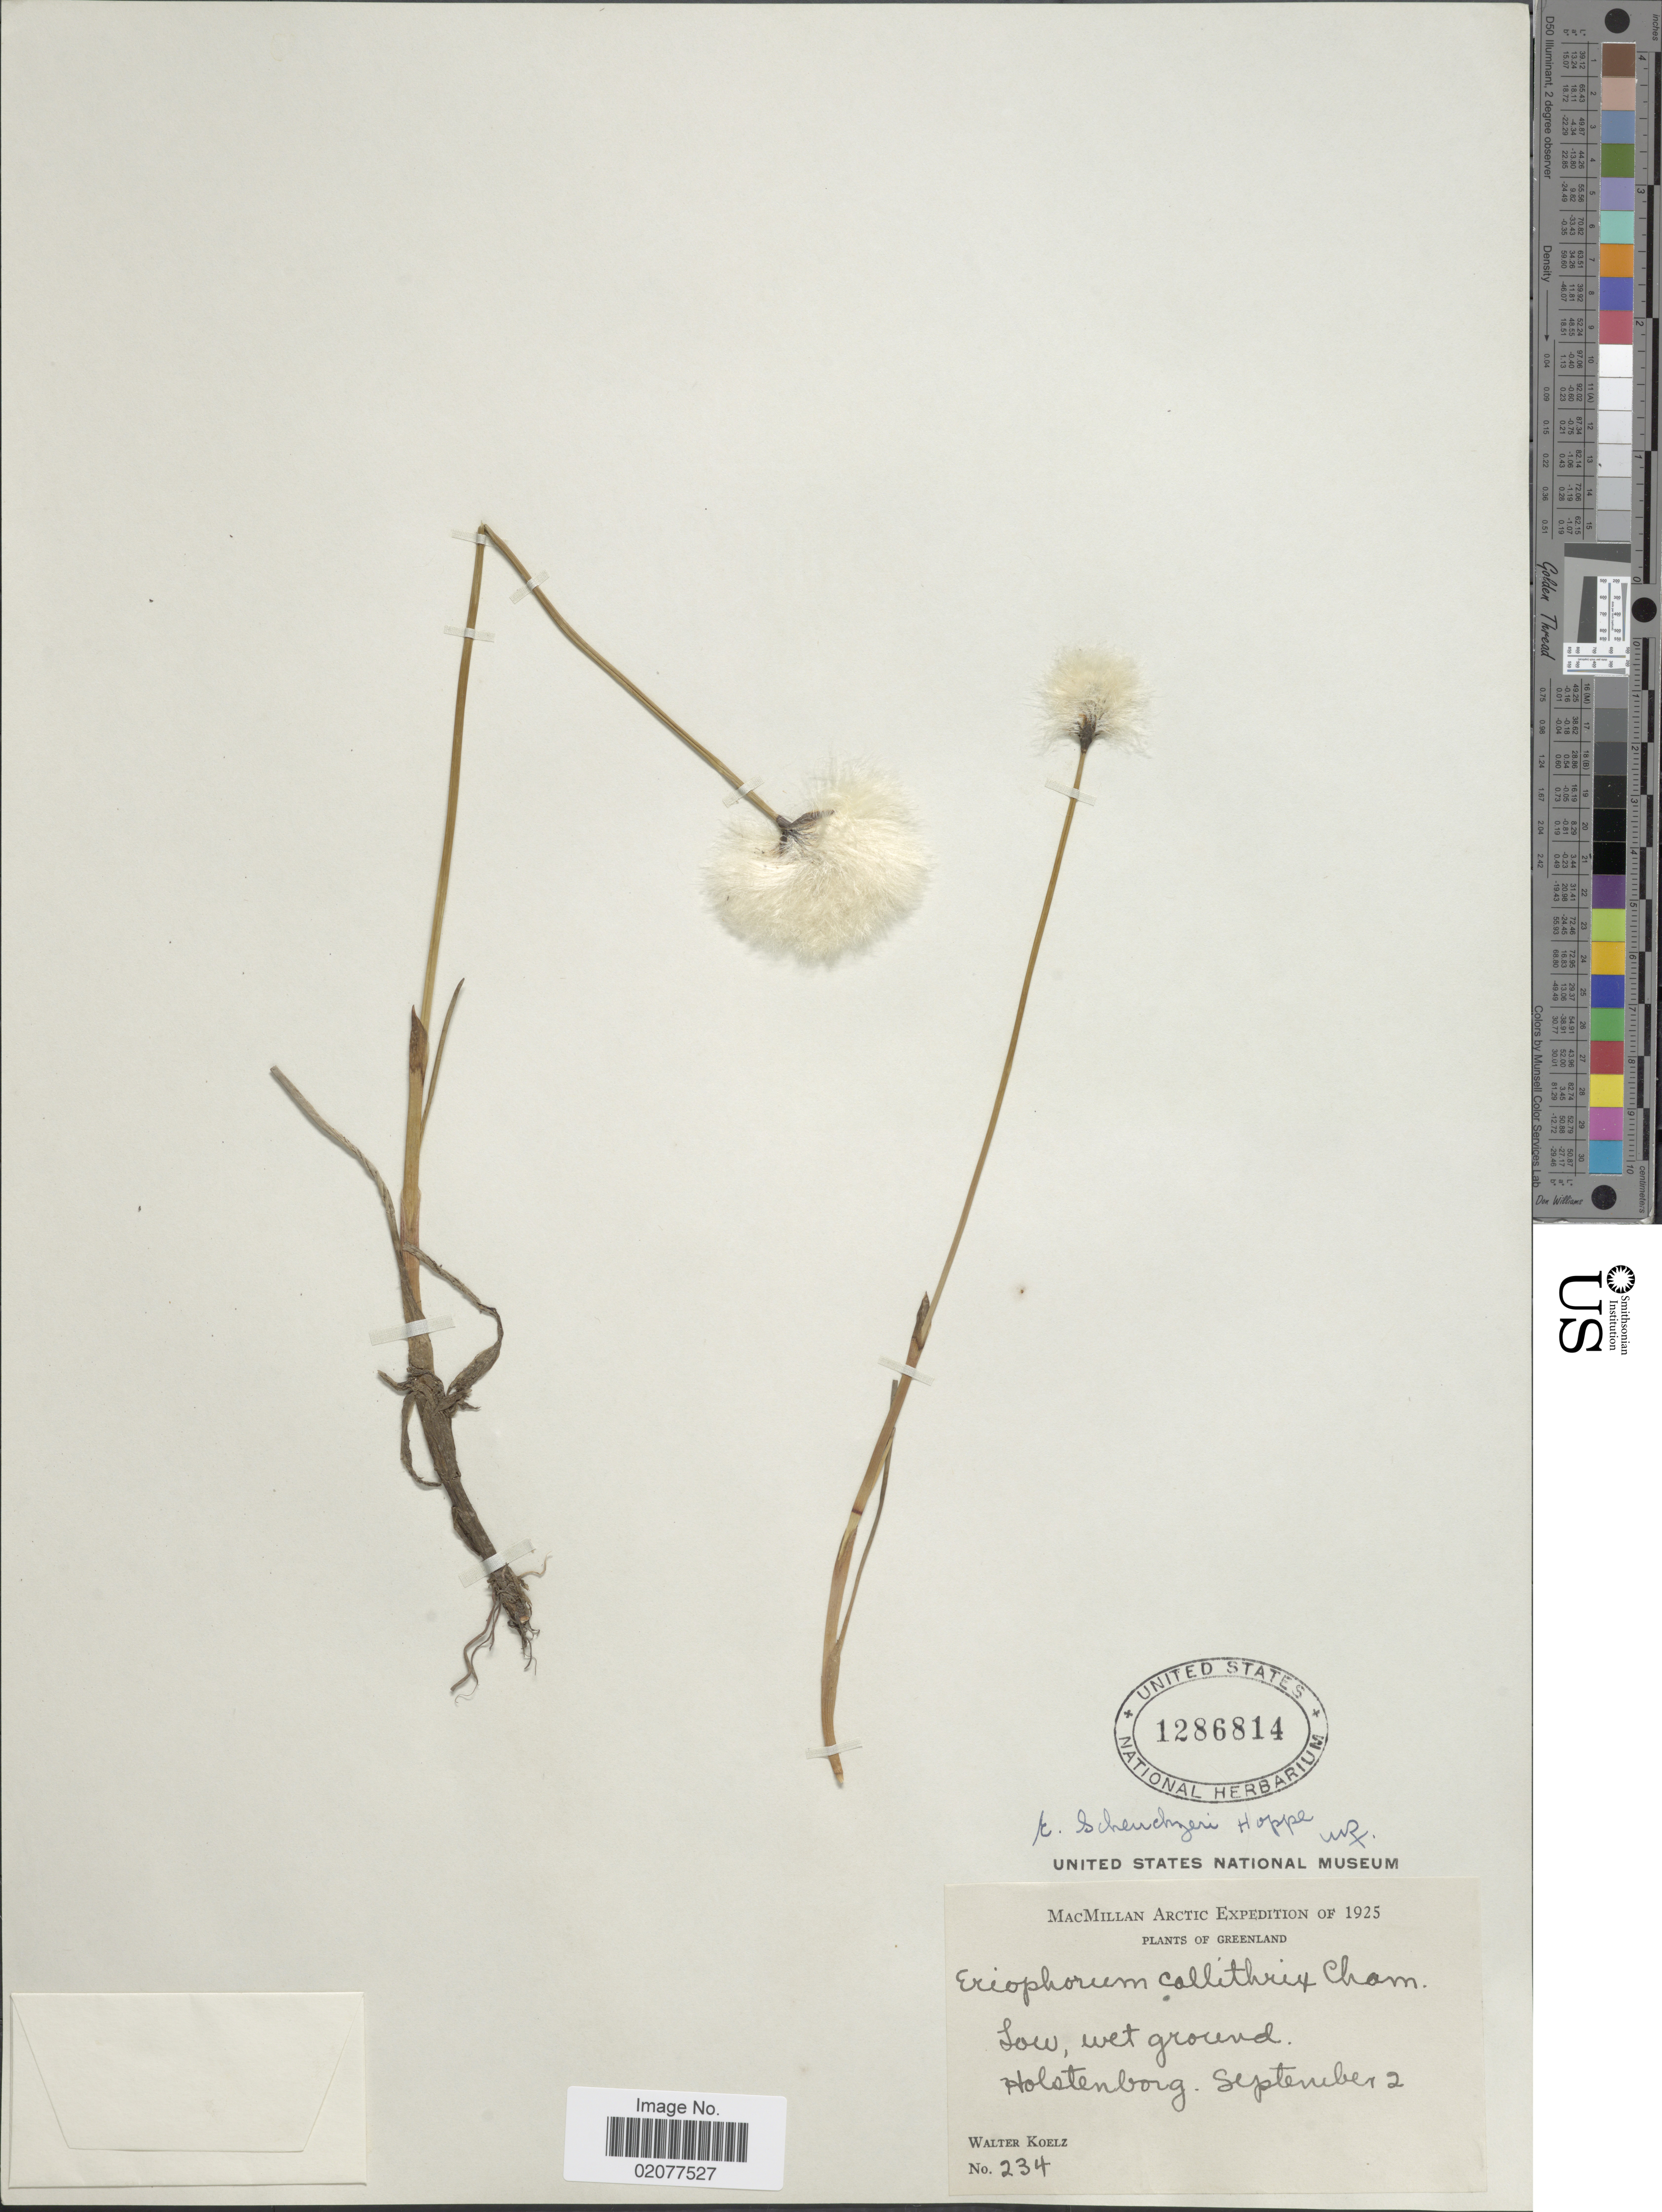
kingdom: Plantae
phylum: Tracheophyta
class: Liliopsida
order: Poales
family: Cyperaceae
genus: Eriophorum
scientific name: Eriophorum scheuchzeri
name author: Hoppe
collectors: W. N. Koelz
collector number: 234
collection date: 1925-09-02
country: Greenland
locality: Arctic, Greenland. Holstenborg.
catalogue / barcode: US 1286814